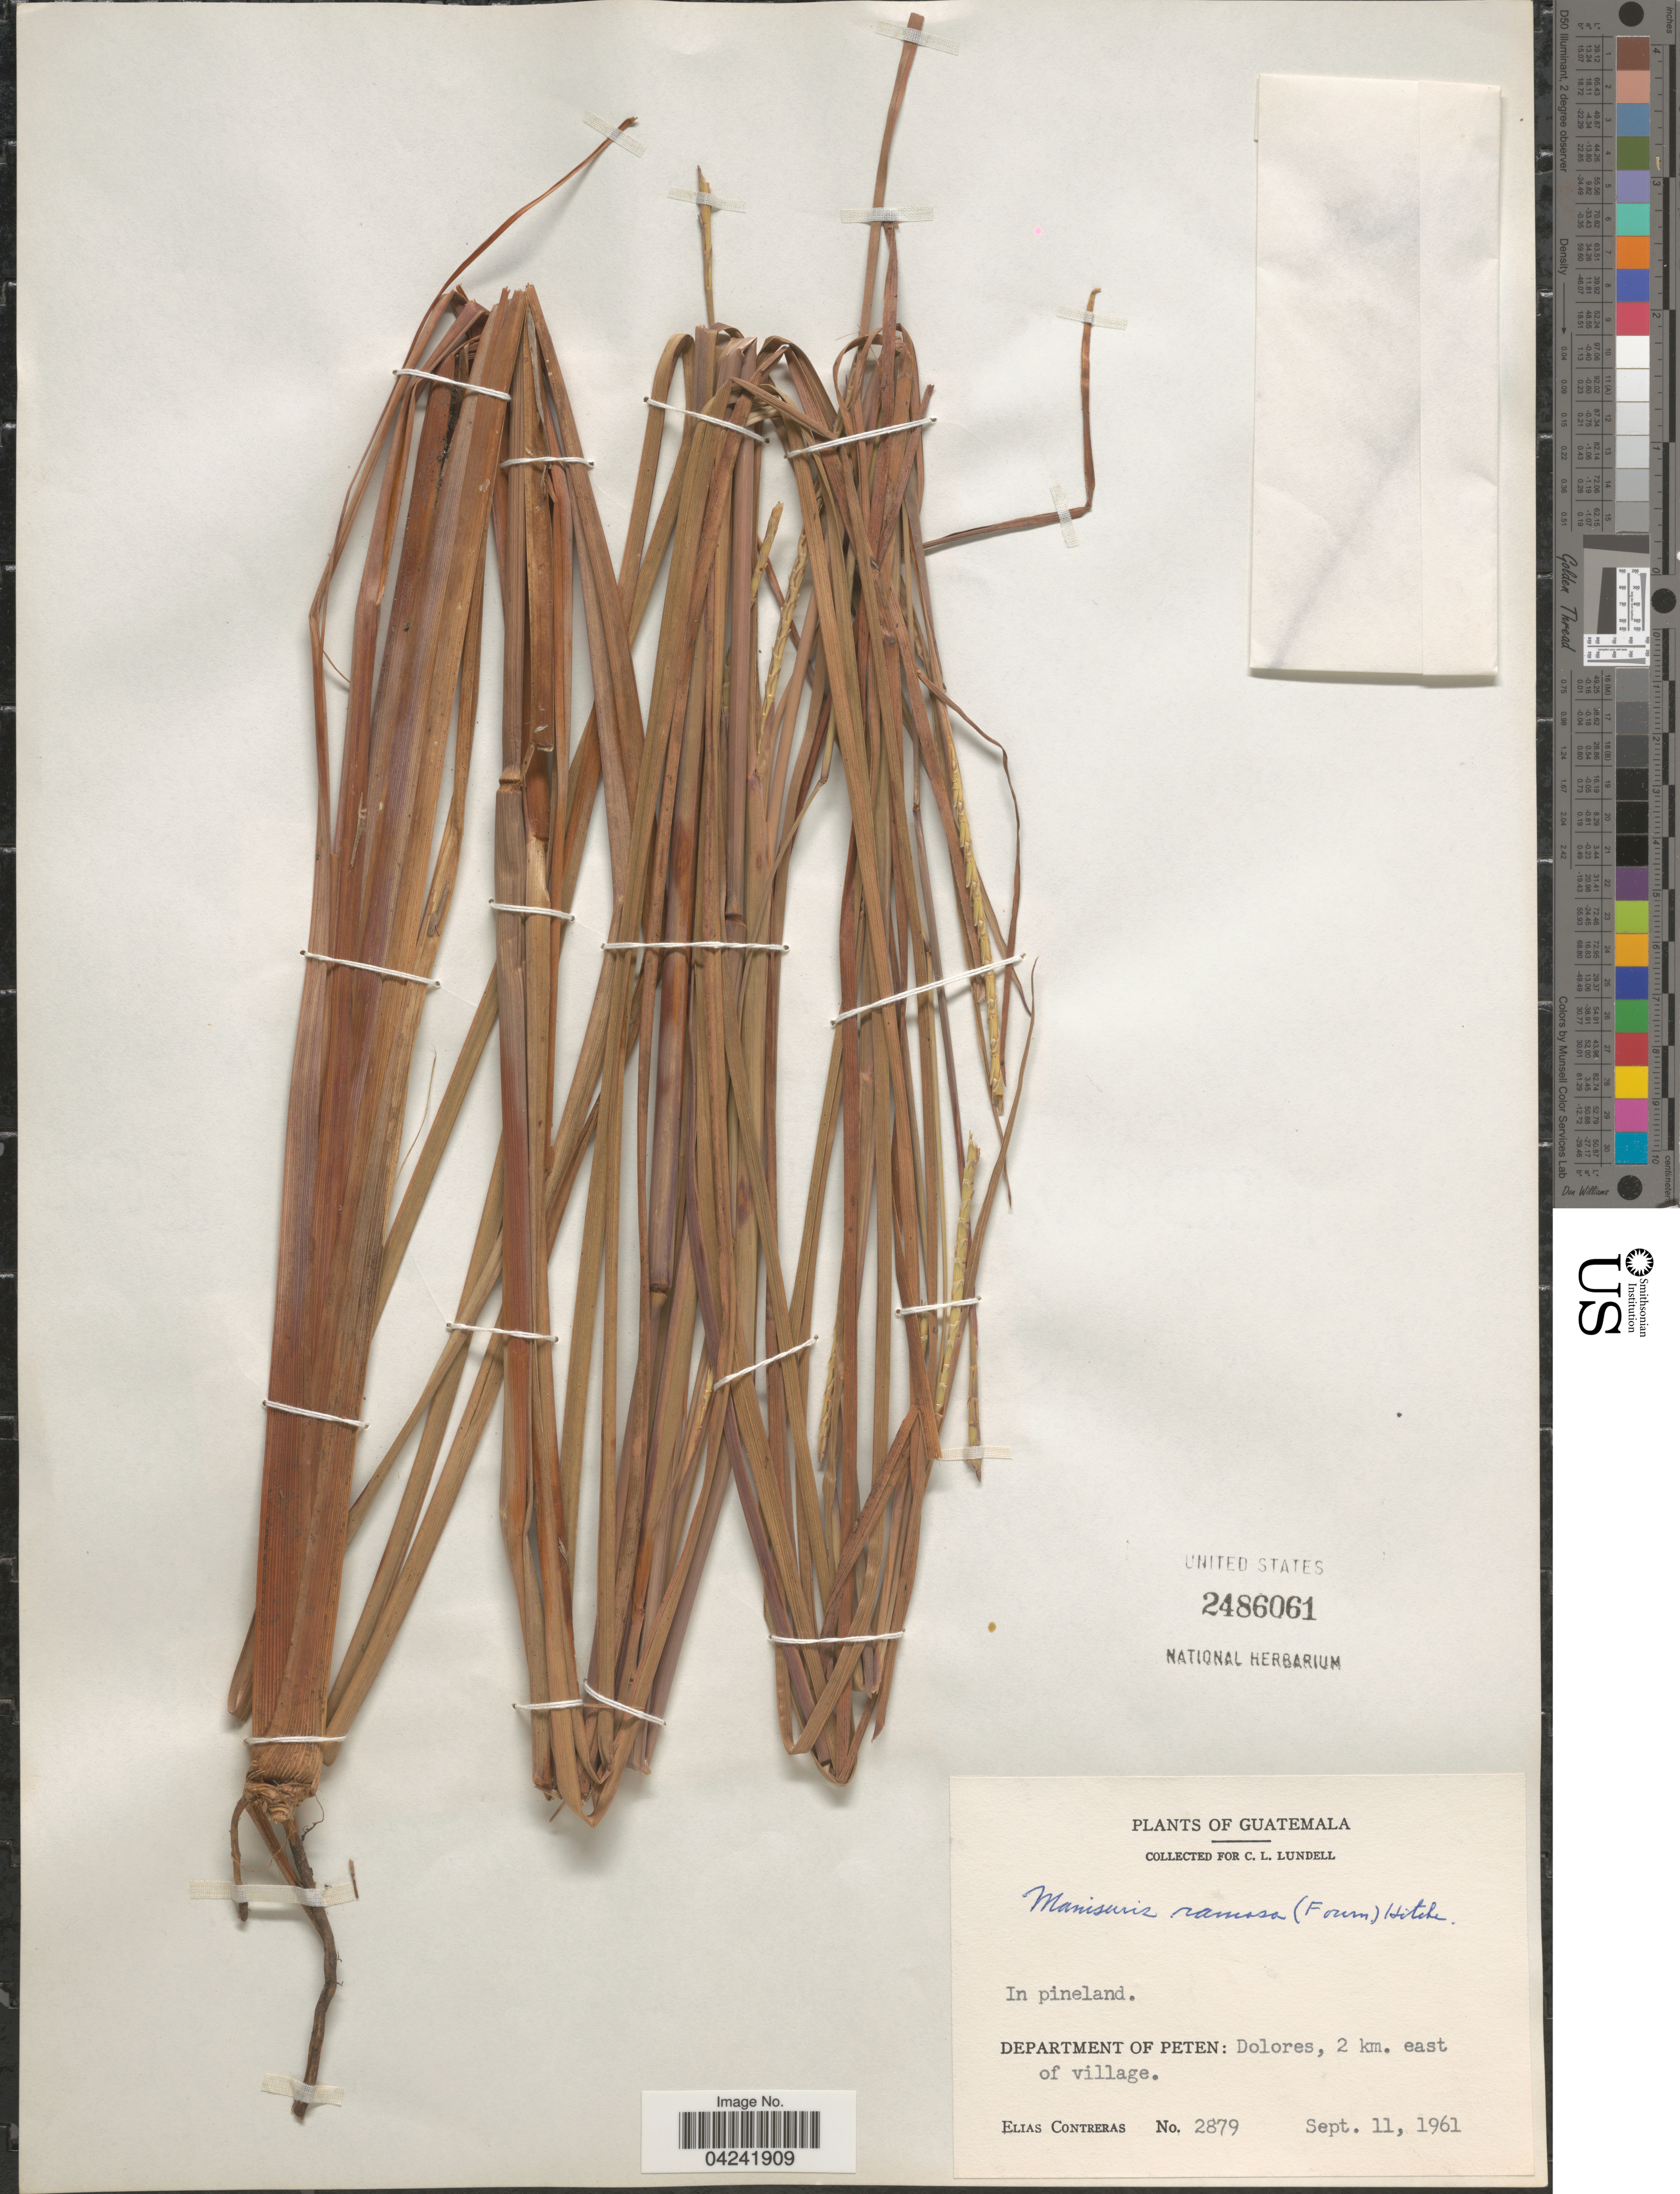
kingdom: Plantae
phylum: Tracheophyta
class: Liliopsida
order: Poales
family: Poaceae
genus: Mnesithea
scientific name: Mnesithea ramosa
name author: (E. Fourn.) de Koning & Sosef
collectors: E. Contreras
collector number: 2879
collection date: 1961-09-11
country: Guatemala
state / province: El Peten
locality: In pineland. Department of Peten: Dolores, 2 km. east of village.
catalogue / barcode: US 2486061